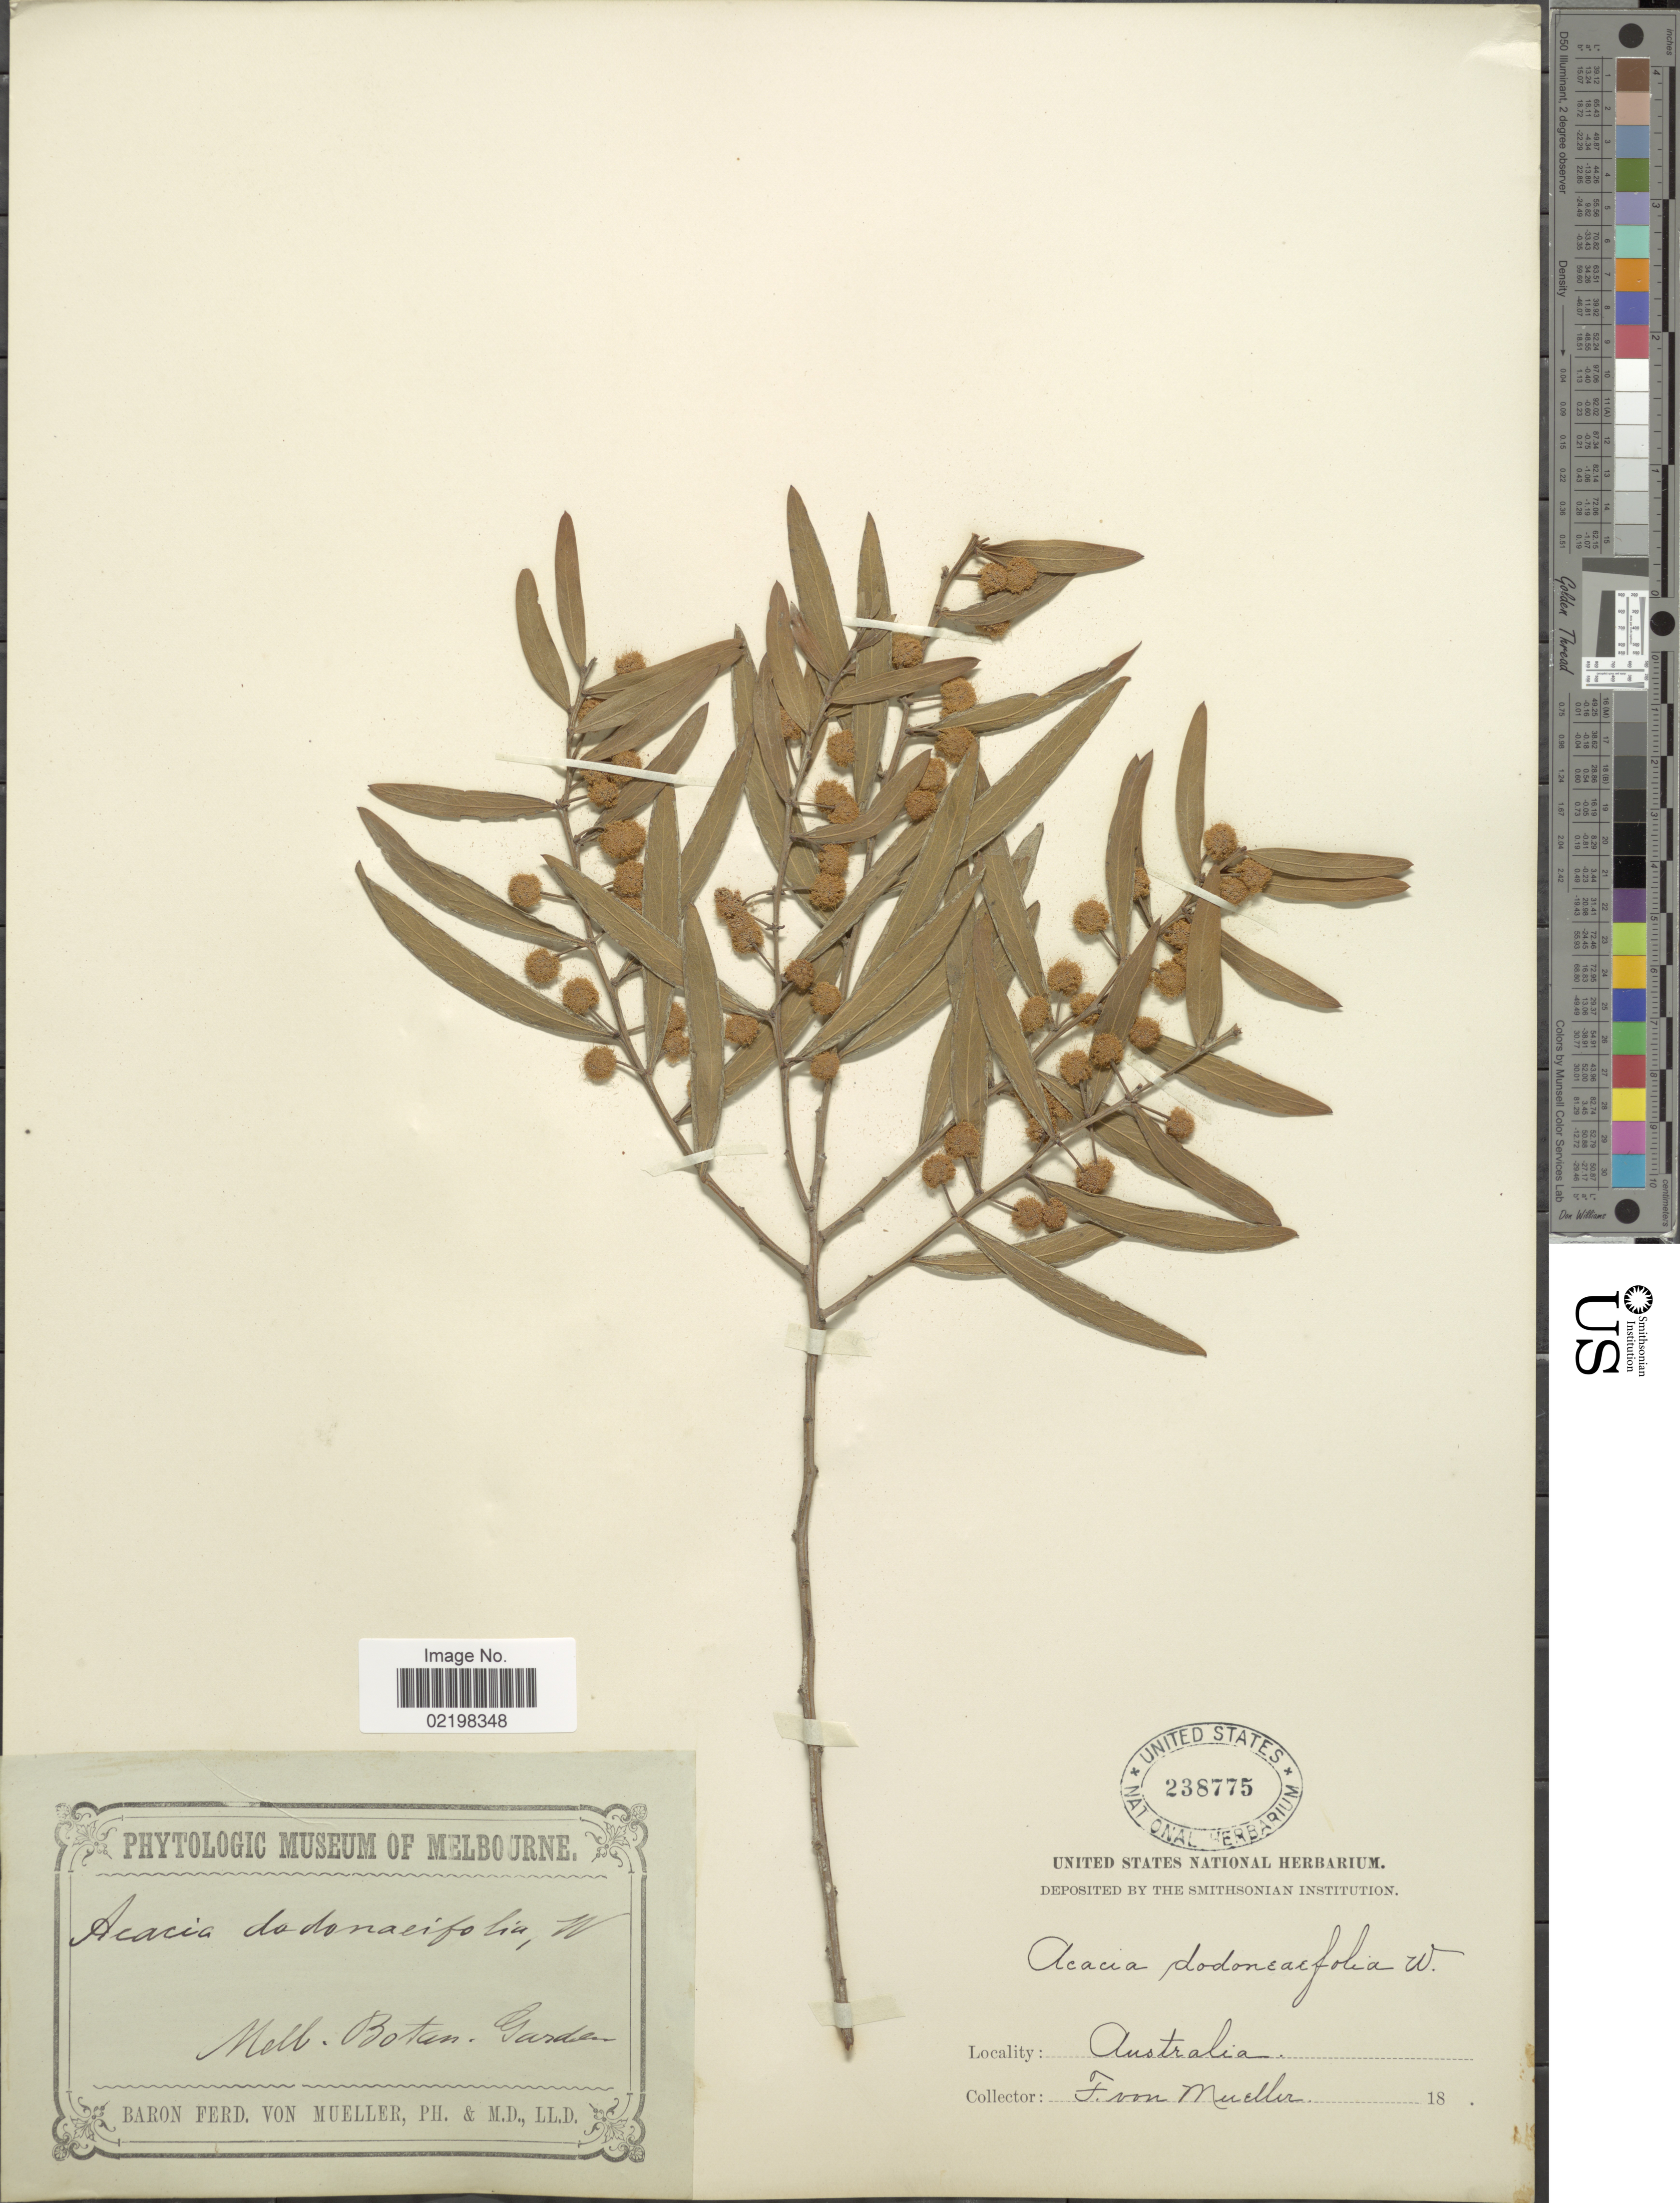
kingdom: Plantae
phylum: Tracheophyta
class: Magnoliopsida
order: Fabales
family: Fabaceae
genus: Acacia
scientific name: Acacia dodonaeifolia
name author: (Pers.) Balb.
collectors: F. Mueller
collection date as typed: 18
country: Australia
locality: Melb. Botan Garden.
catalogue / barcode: US 238775